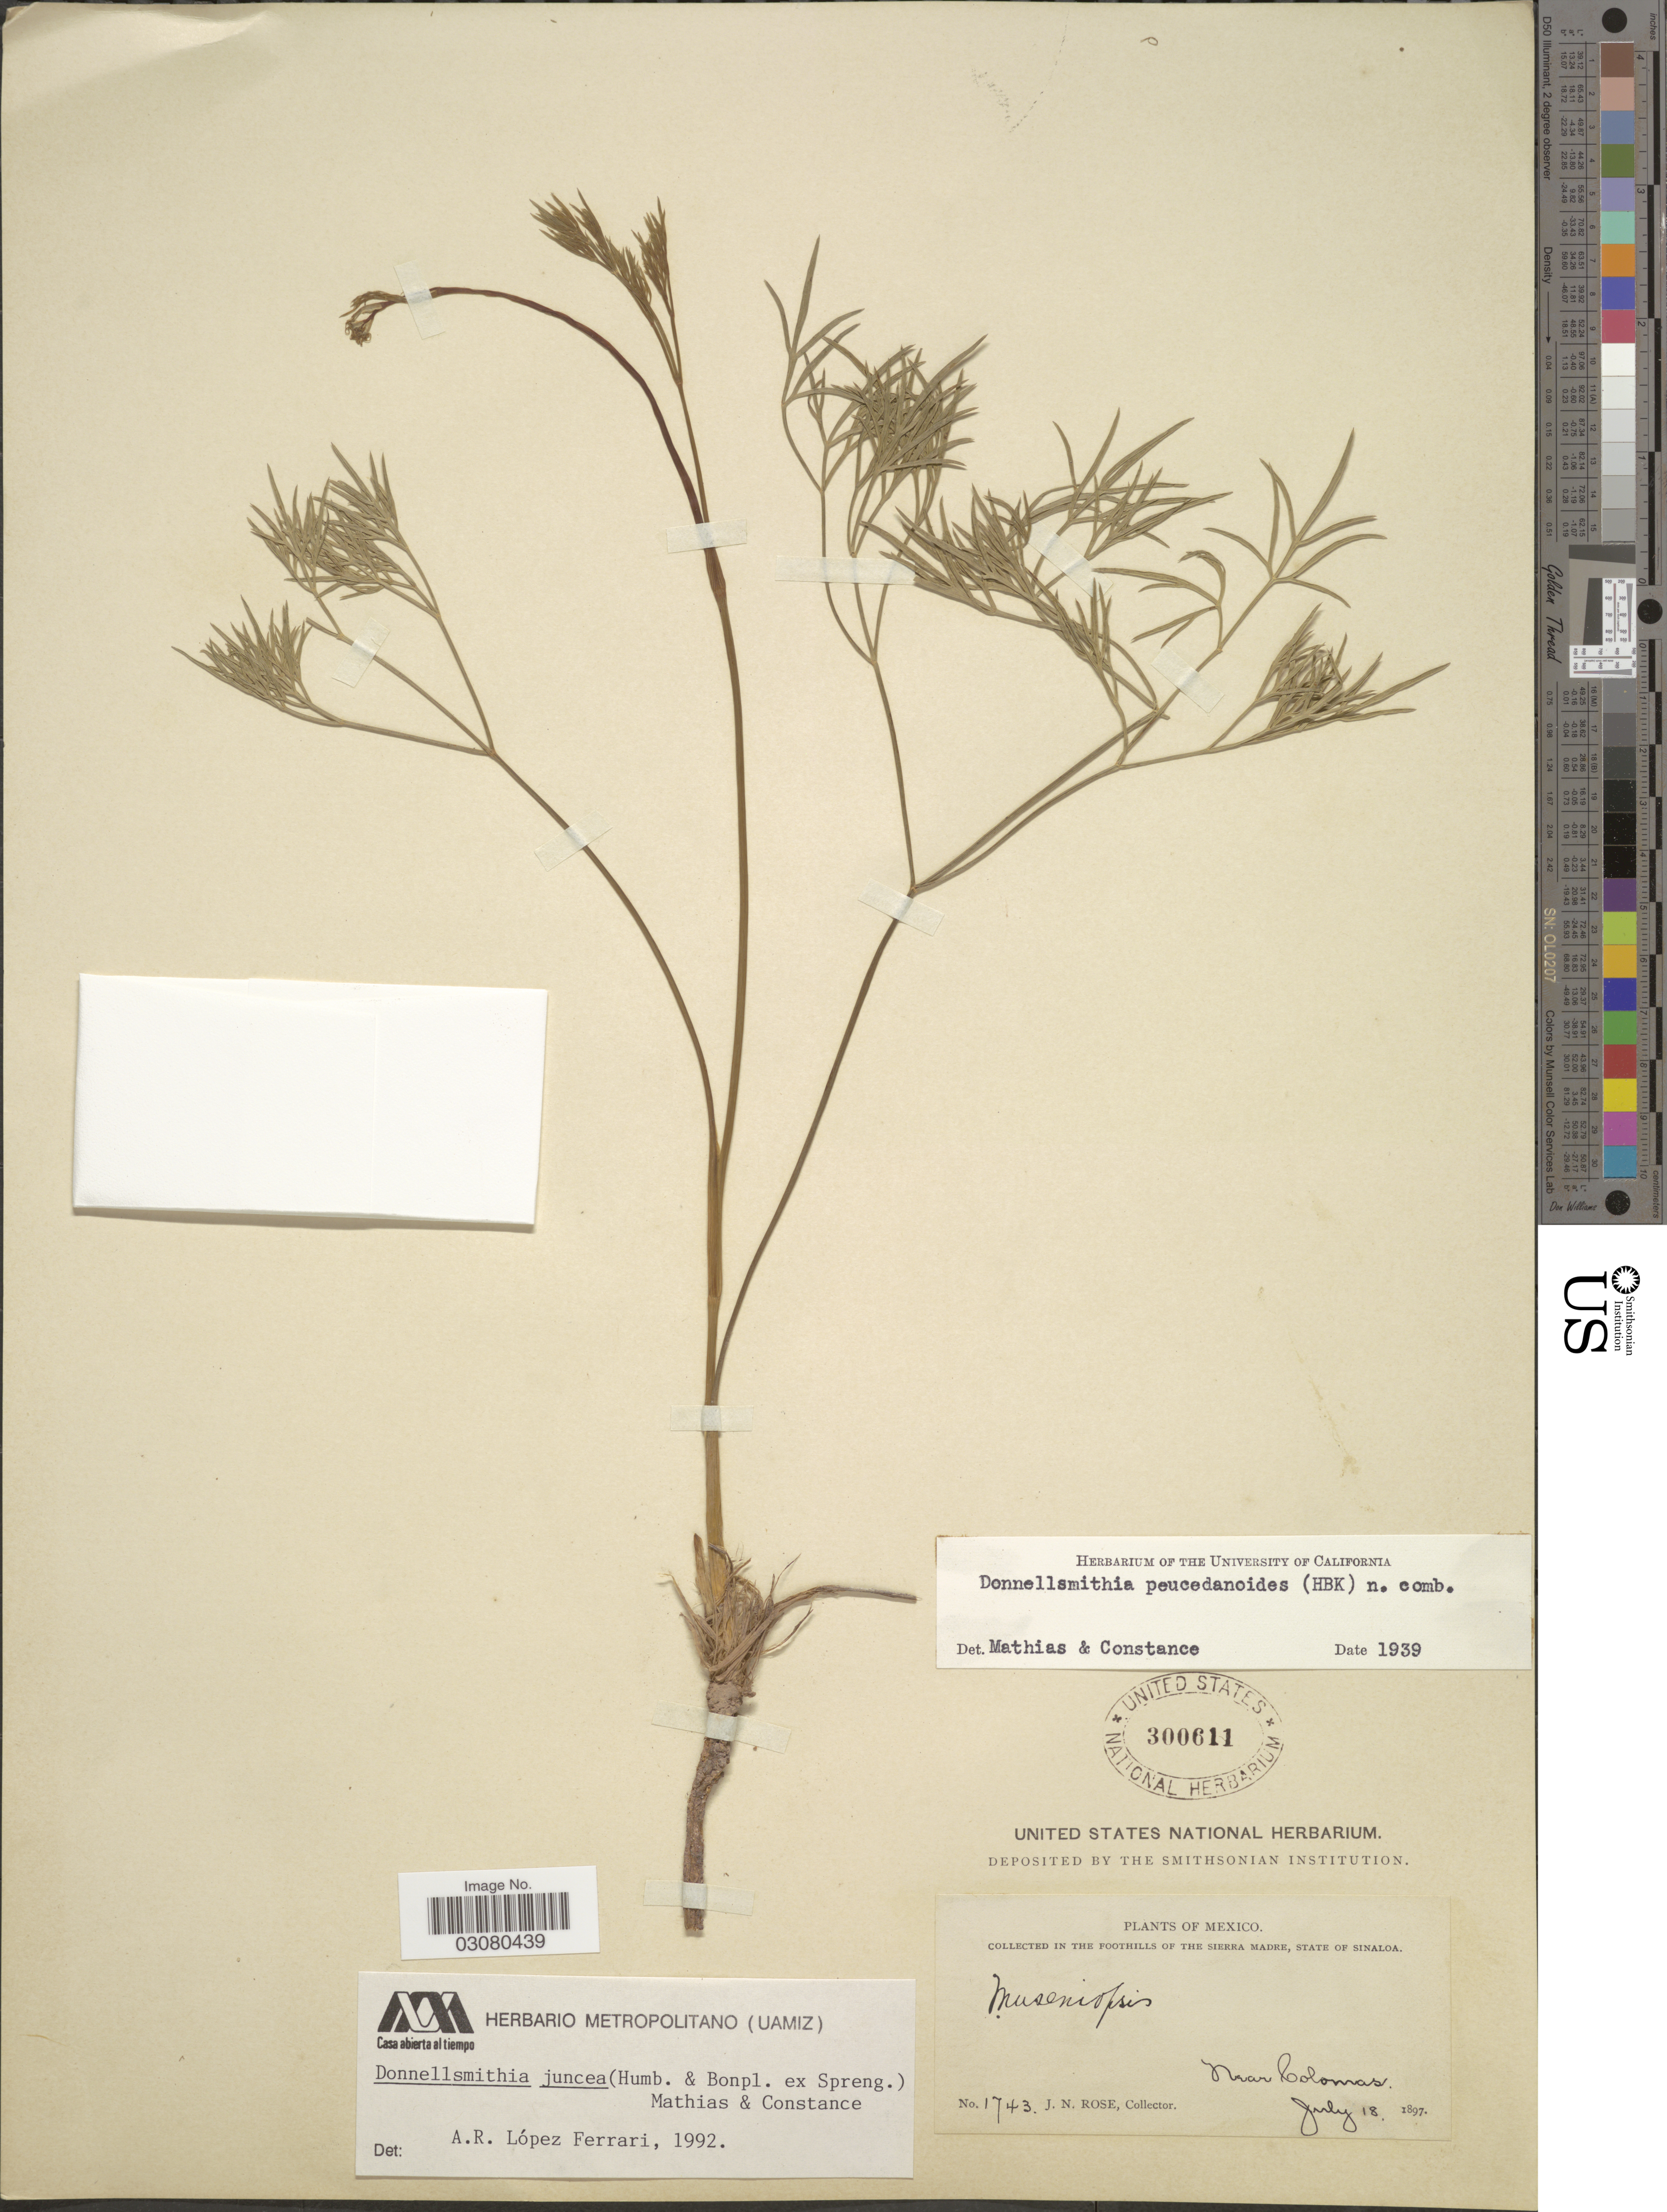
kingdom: Plantae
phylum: Tracheophyta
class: Magnoliopsida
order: Apiales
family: Apiaceae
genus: Donnellsmithia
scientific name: Donnellsmithia juncea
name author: (Humb. & Bonpl. ex Spreng.) Mathias & Constance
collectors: J. N. Rose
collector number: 1743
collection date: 1897-07-18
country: Mexico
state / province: Sinaloa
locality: In the foothills of the Sierra Madre. Near Colomas.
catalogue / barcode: US 300611